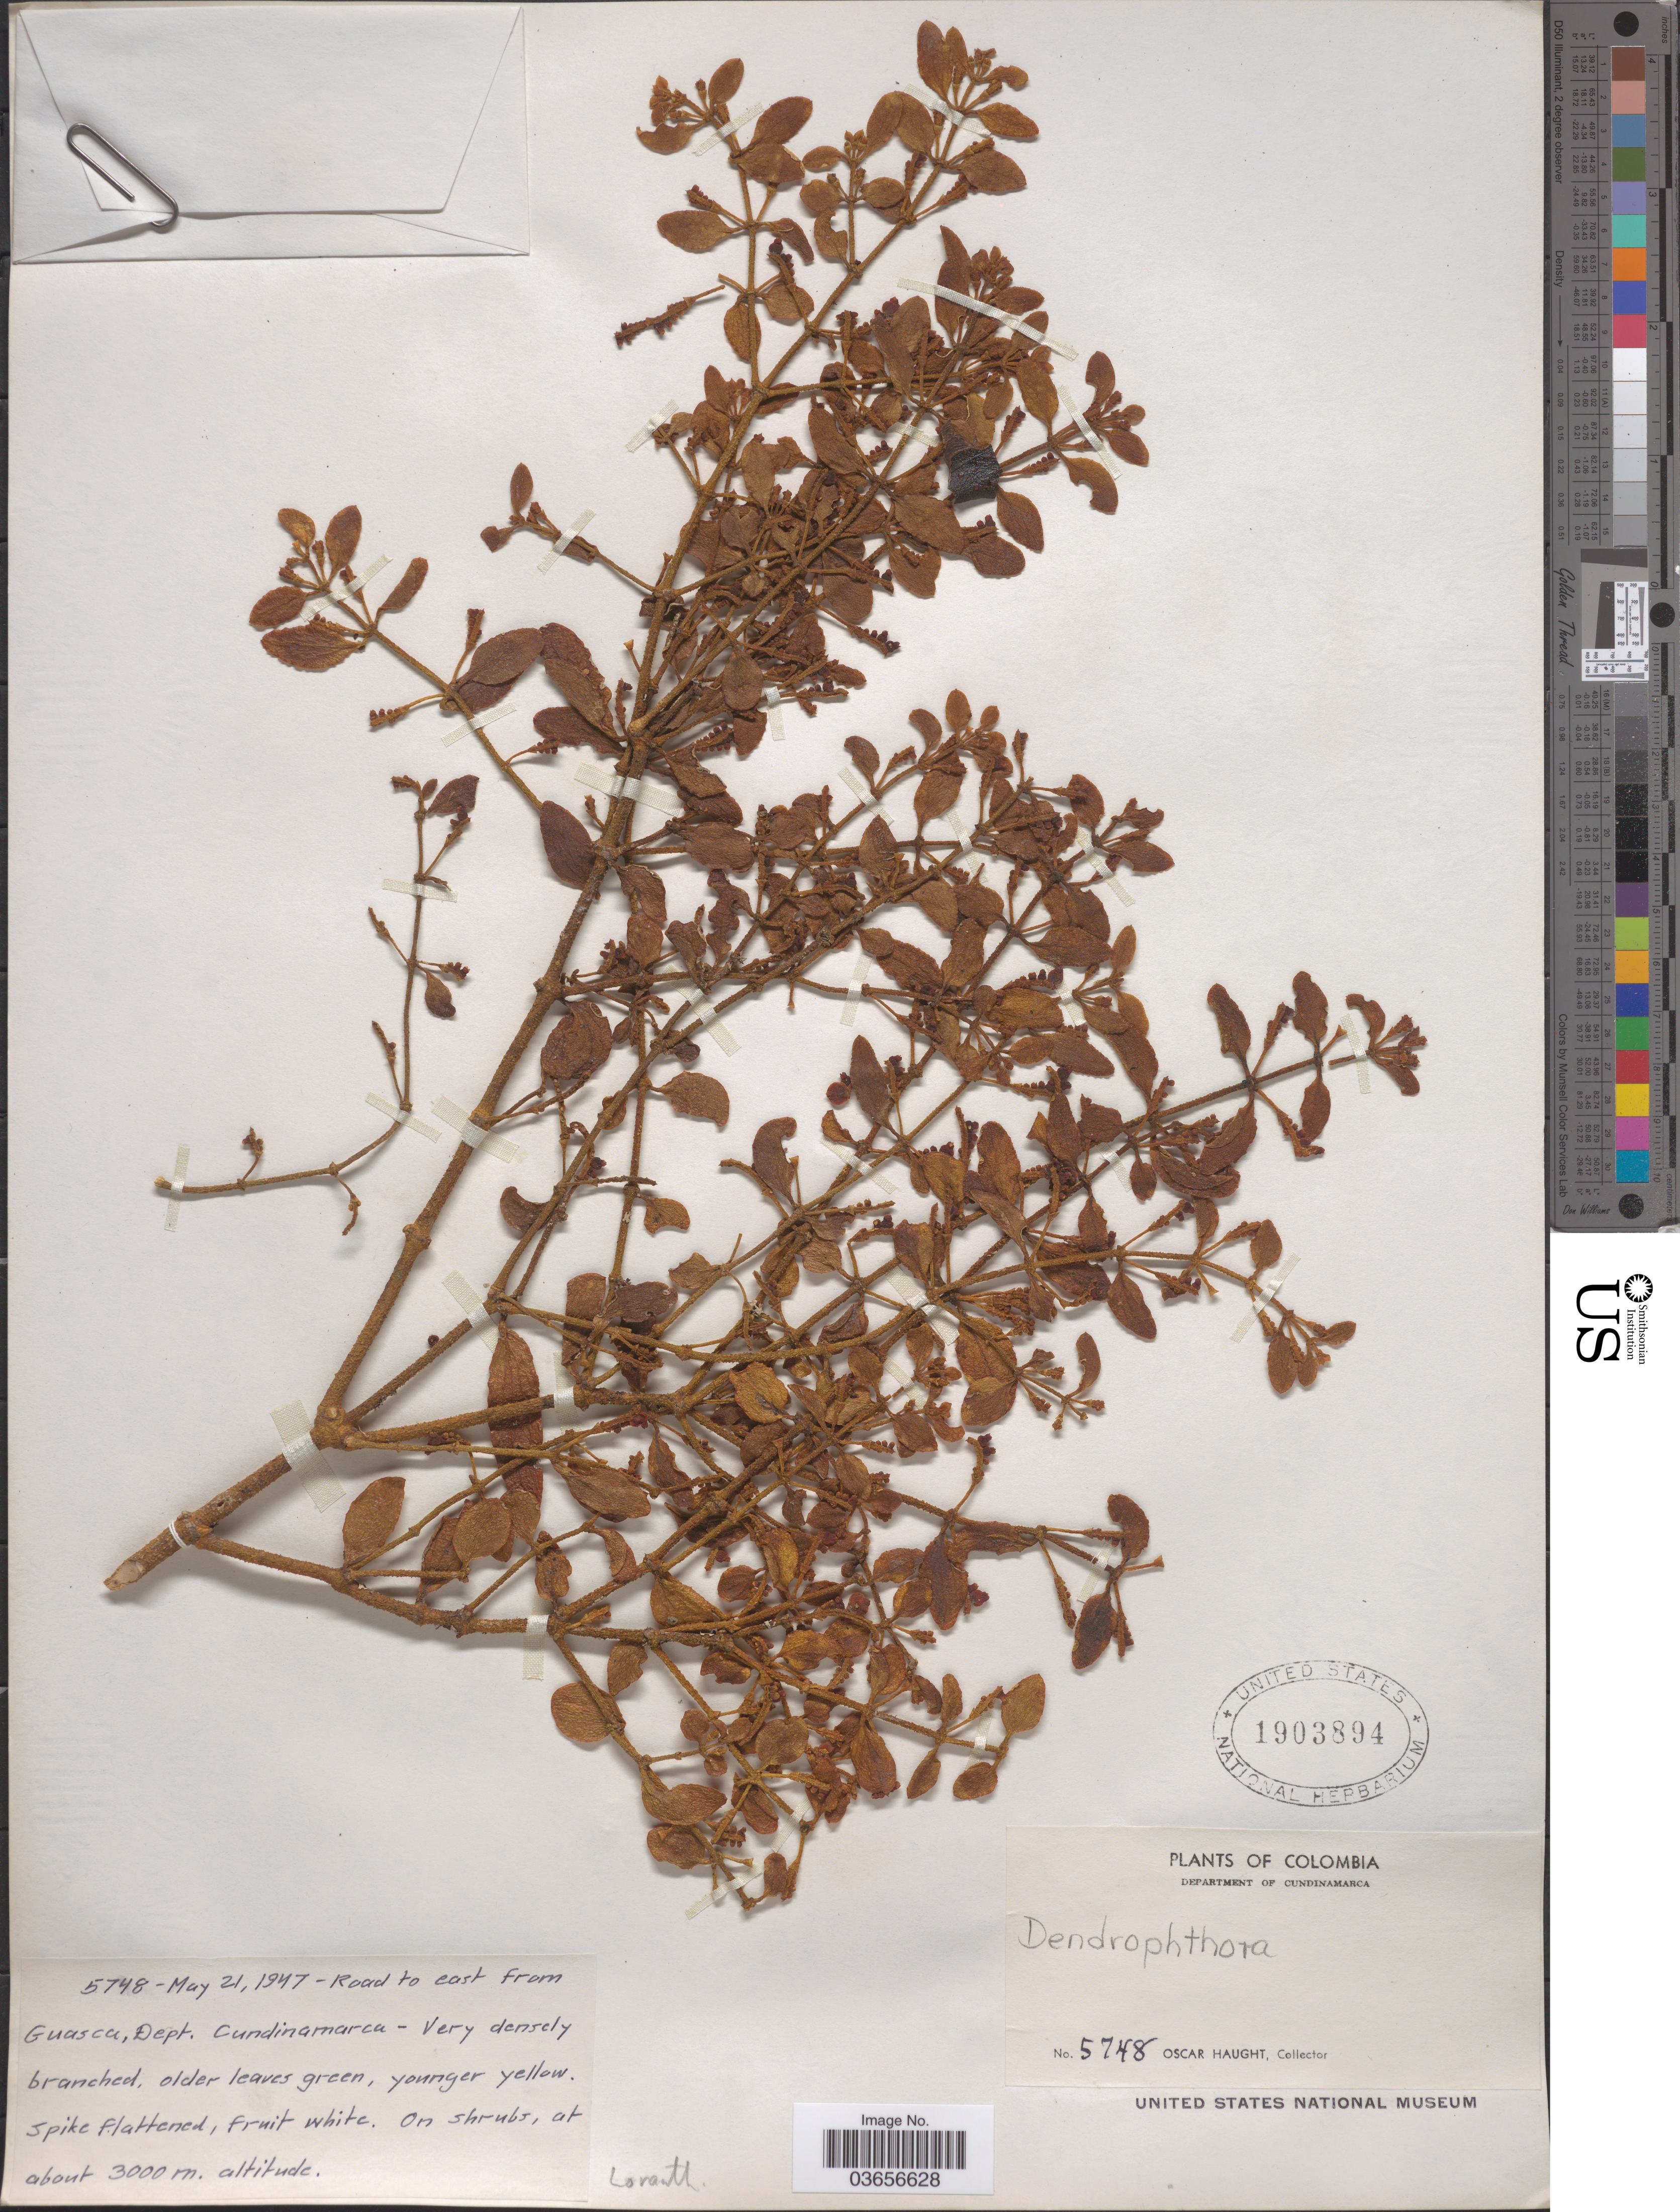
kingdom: Plantae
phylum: Tracheophyta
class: Magnoliopsida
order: Santalales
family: Viscaceae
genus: Dendrophthora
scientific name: Dendrophthora lindeniana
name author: Tiegh.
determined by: Canelón, Daniela S., (PORT), BioCentro-UNELLEZ (VENEZUELA)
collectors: O. Haught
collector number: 5748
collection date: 1947-05-21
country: Colombia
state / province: Cundinamarca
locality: Road to east from Guasca, Dept. Cundinamarca.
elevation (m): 3000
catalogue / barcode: US 1903894